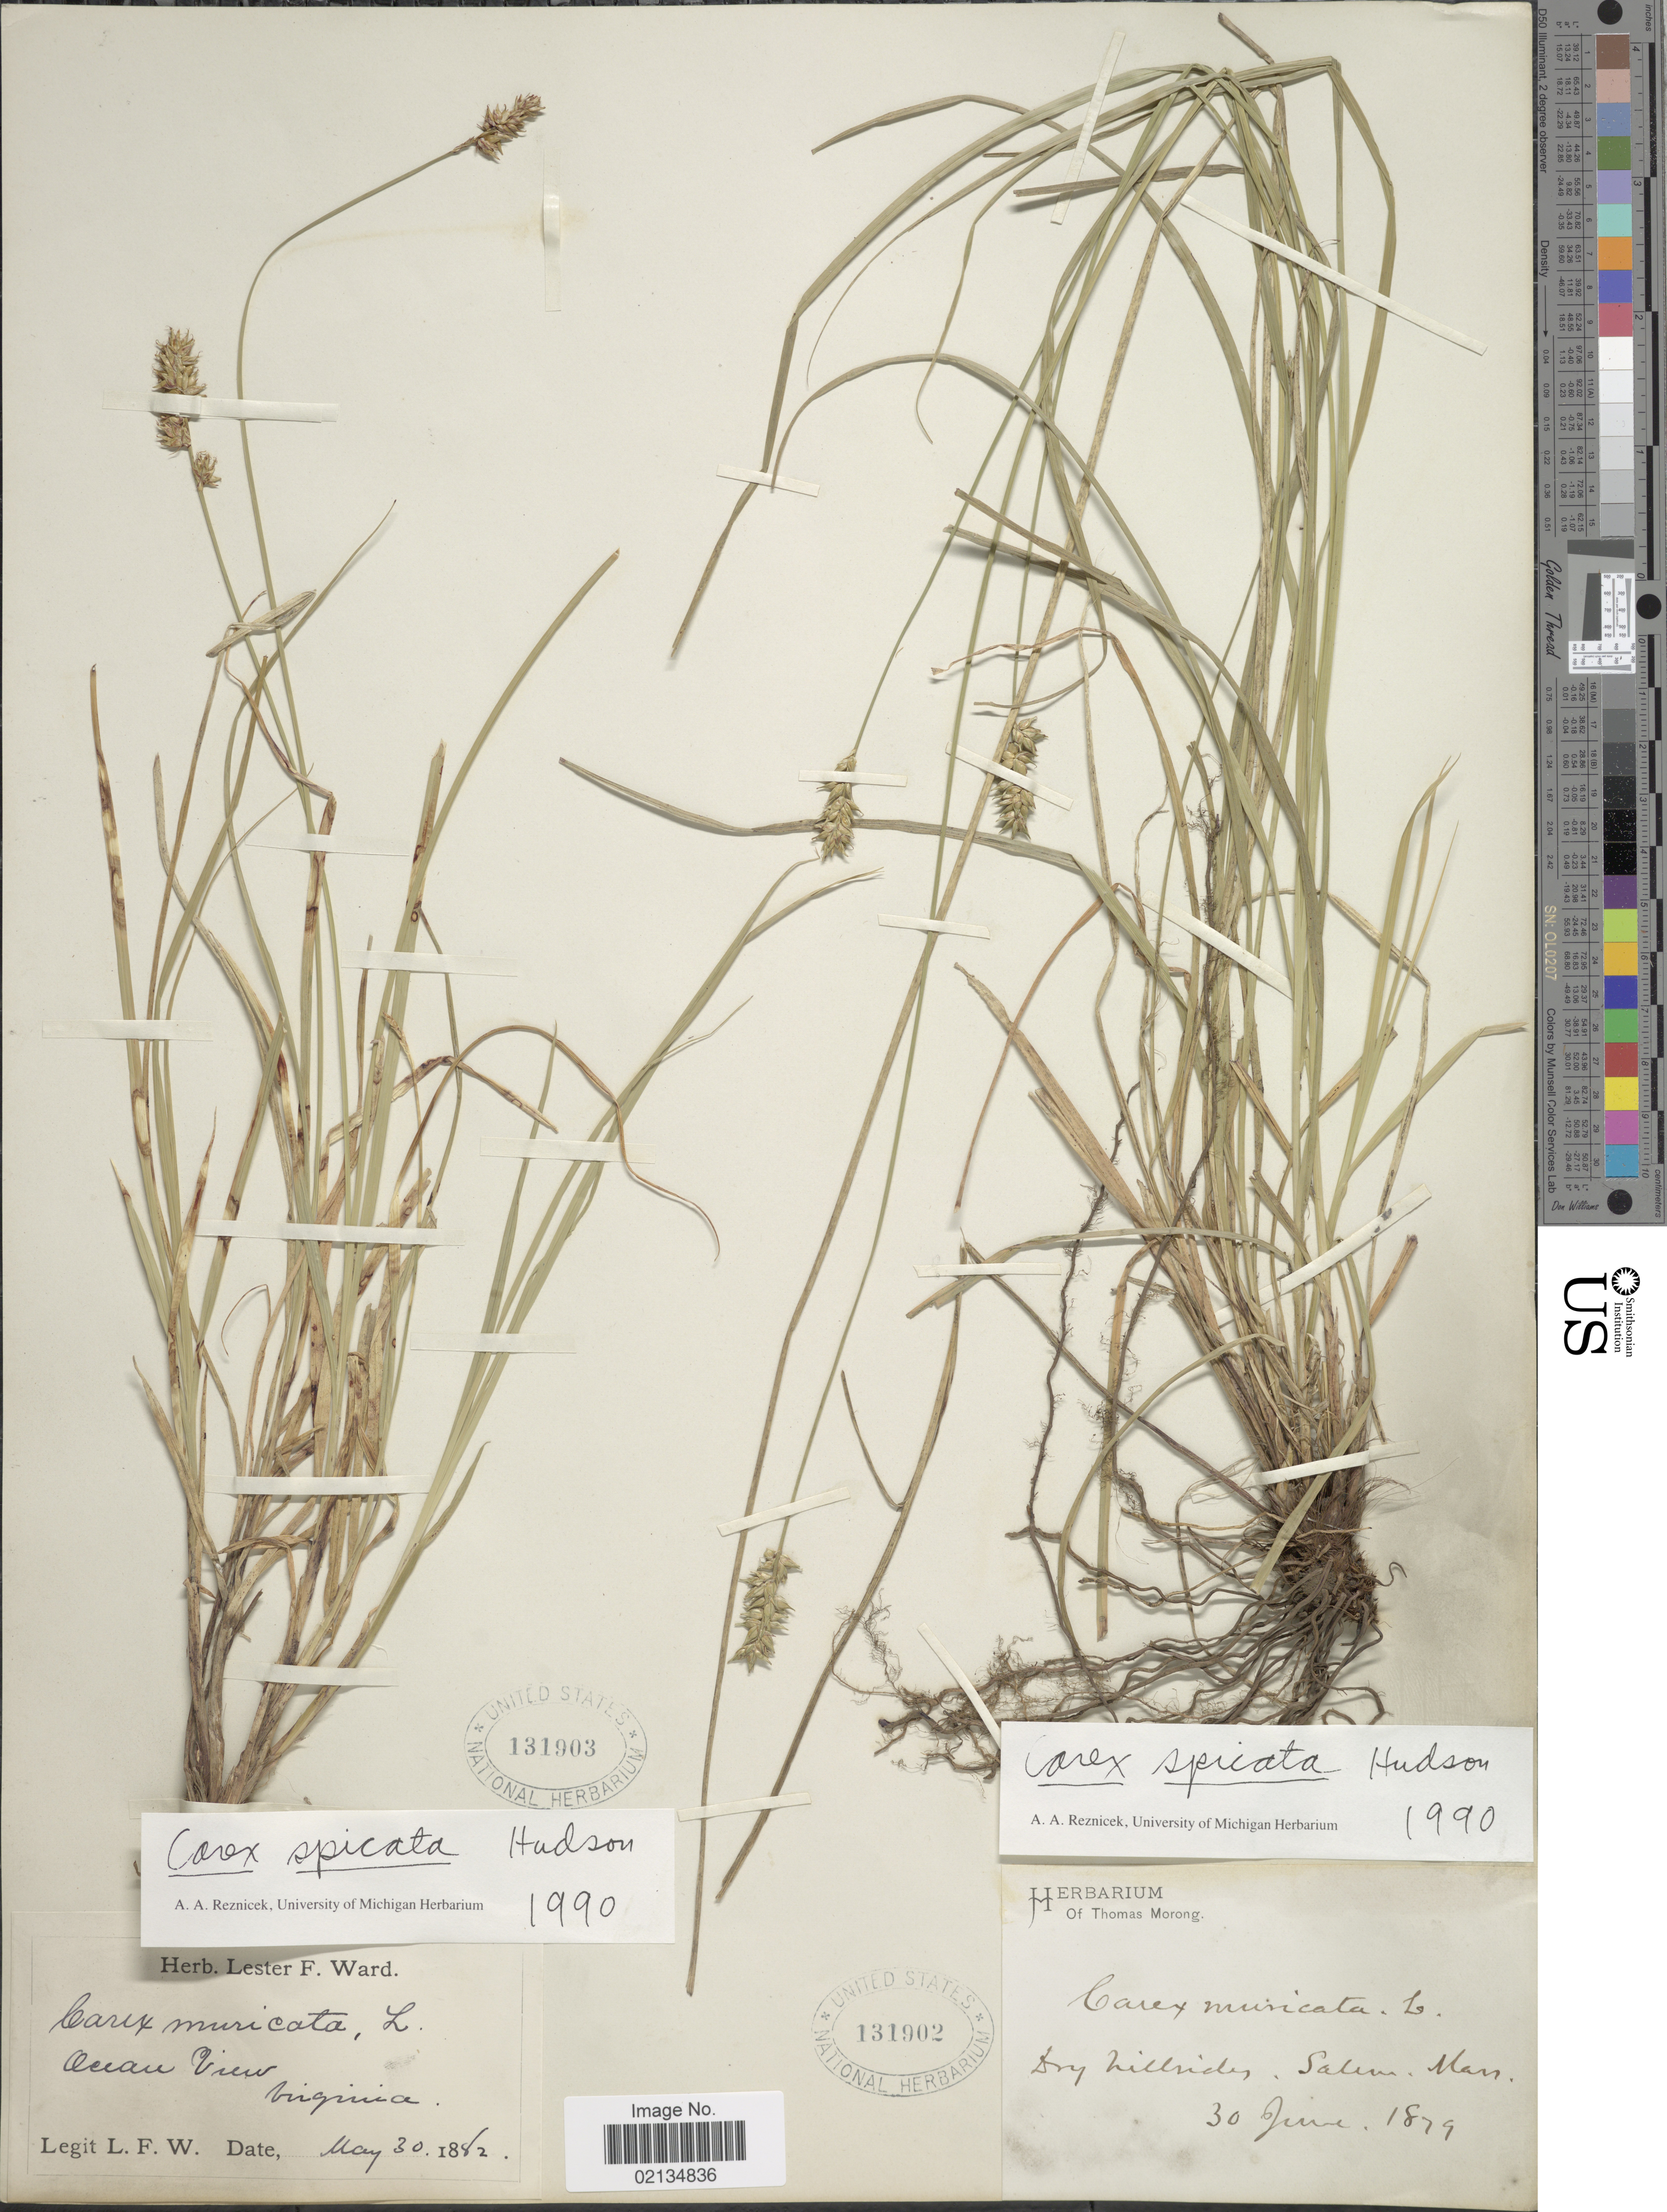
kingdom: Plantae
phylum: Tracheophyta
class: Liliopsida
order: Poales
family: Cyperaceae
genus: Carex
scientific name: Carex spicata subsp. spicata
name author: Huds.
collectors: ex Herb. T. Morong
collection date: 1879-06-30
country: United States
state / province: Massachusetts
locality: Dry hillsides, Salem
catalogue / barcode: US 131902-2